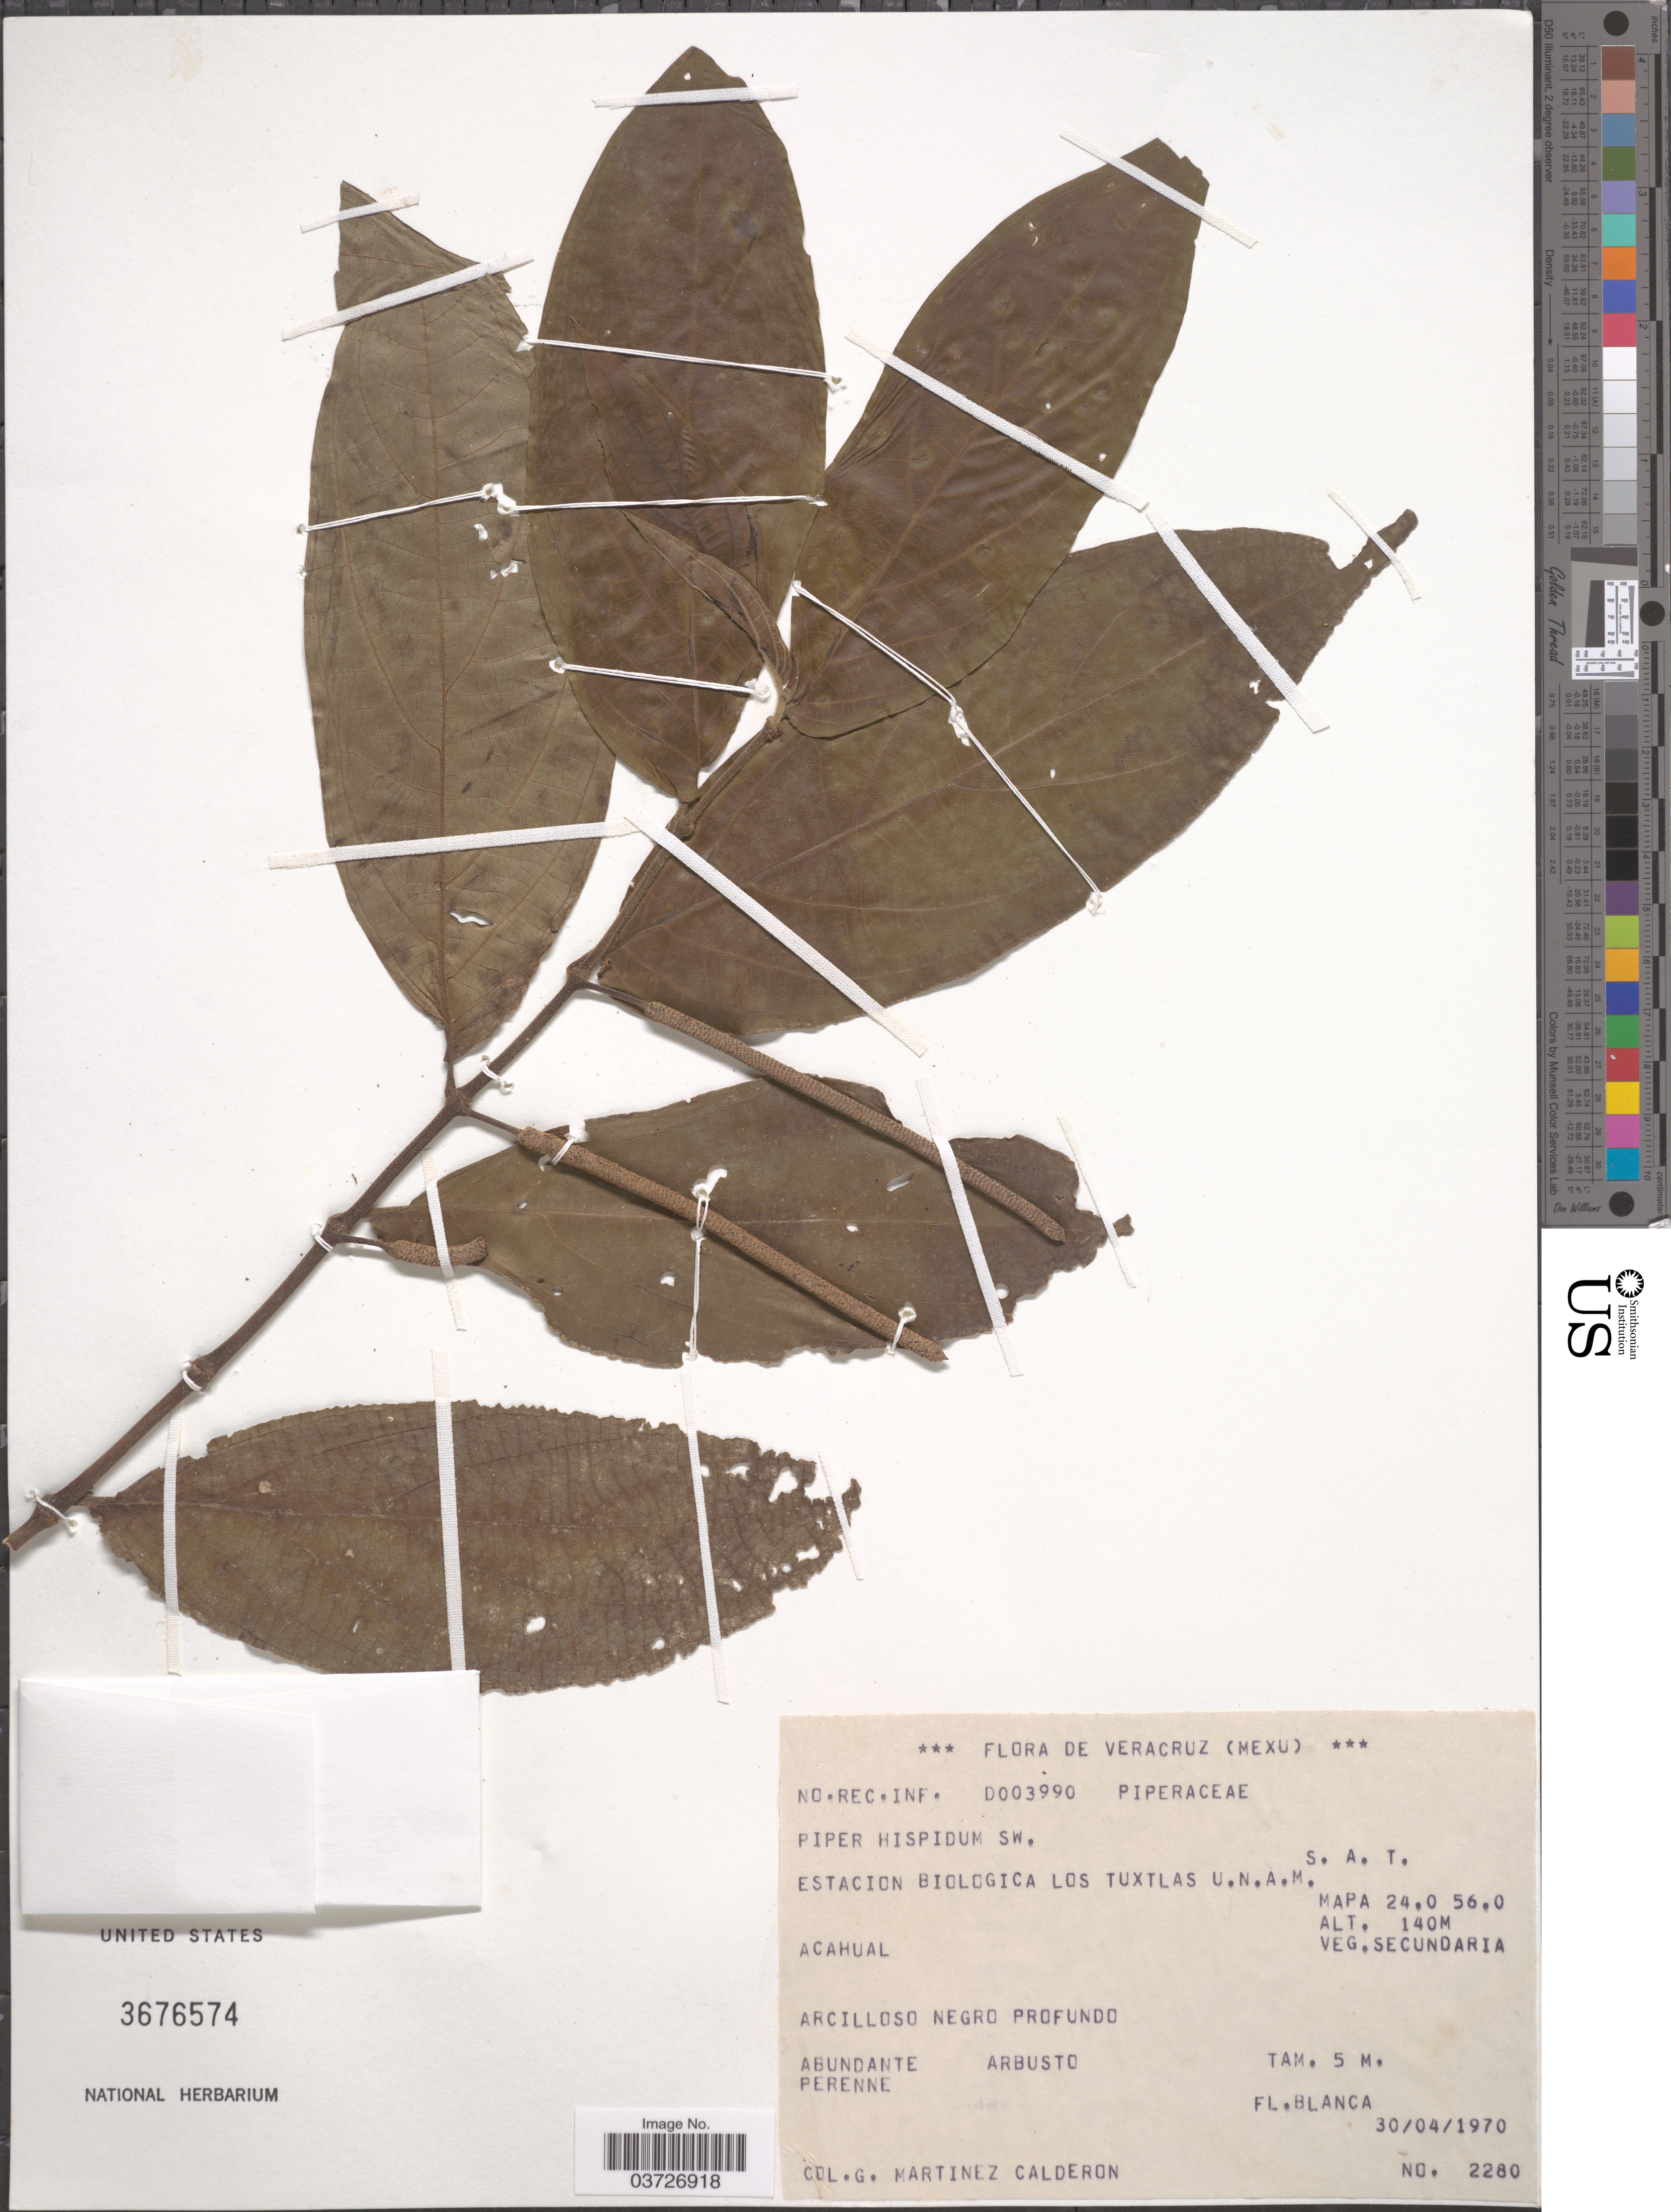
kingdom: Plantae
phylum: Tracheophyta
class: Magnoliopsida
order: Piperales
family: Piperaceae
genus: Piper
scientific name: Piper hispidum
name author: Sw.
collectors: G. Martínez Calderón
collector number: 2280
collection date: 1970-04-30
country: Mexico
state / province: Veracruz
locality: Veracruz. Estacion Biologica los Tuxtlas U.N.A.M. MAPA 24.0 56.0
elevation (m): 140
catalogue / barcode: US 3676574